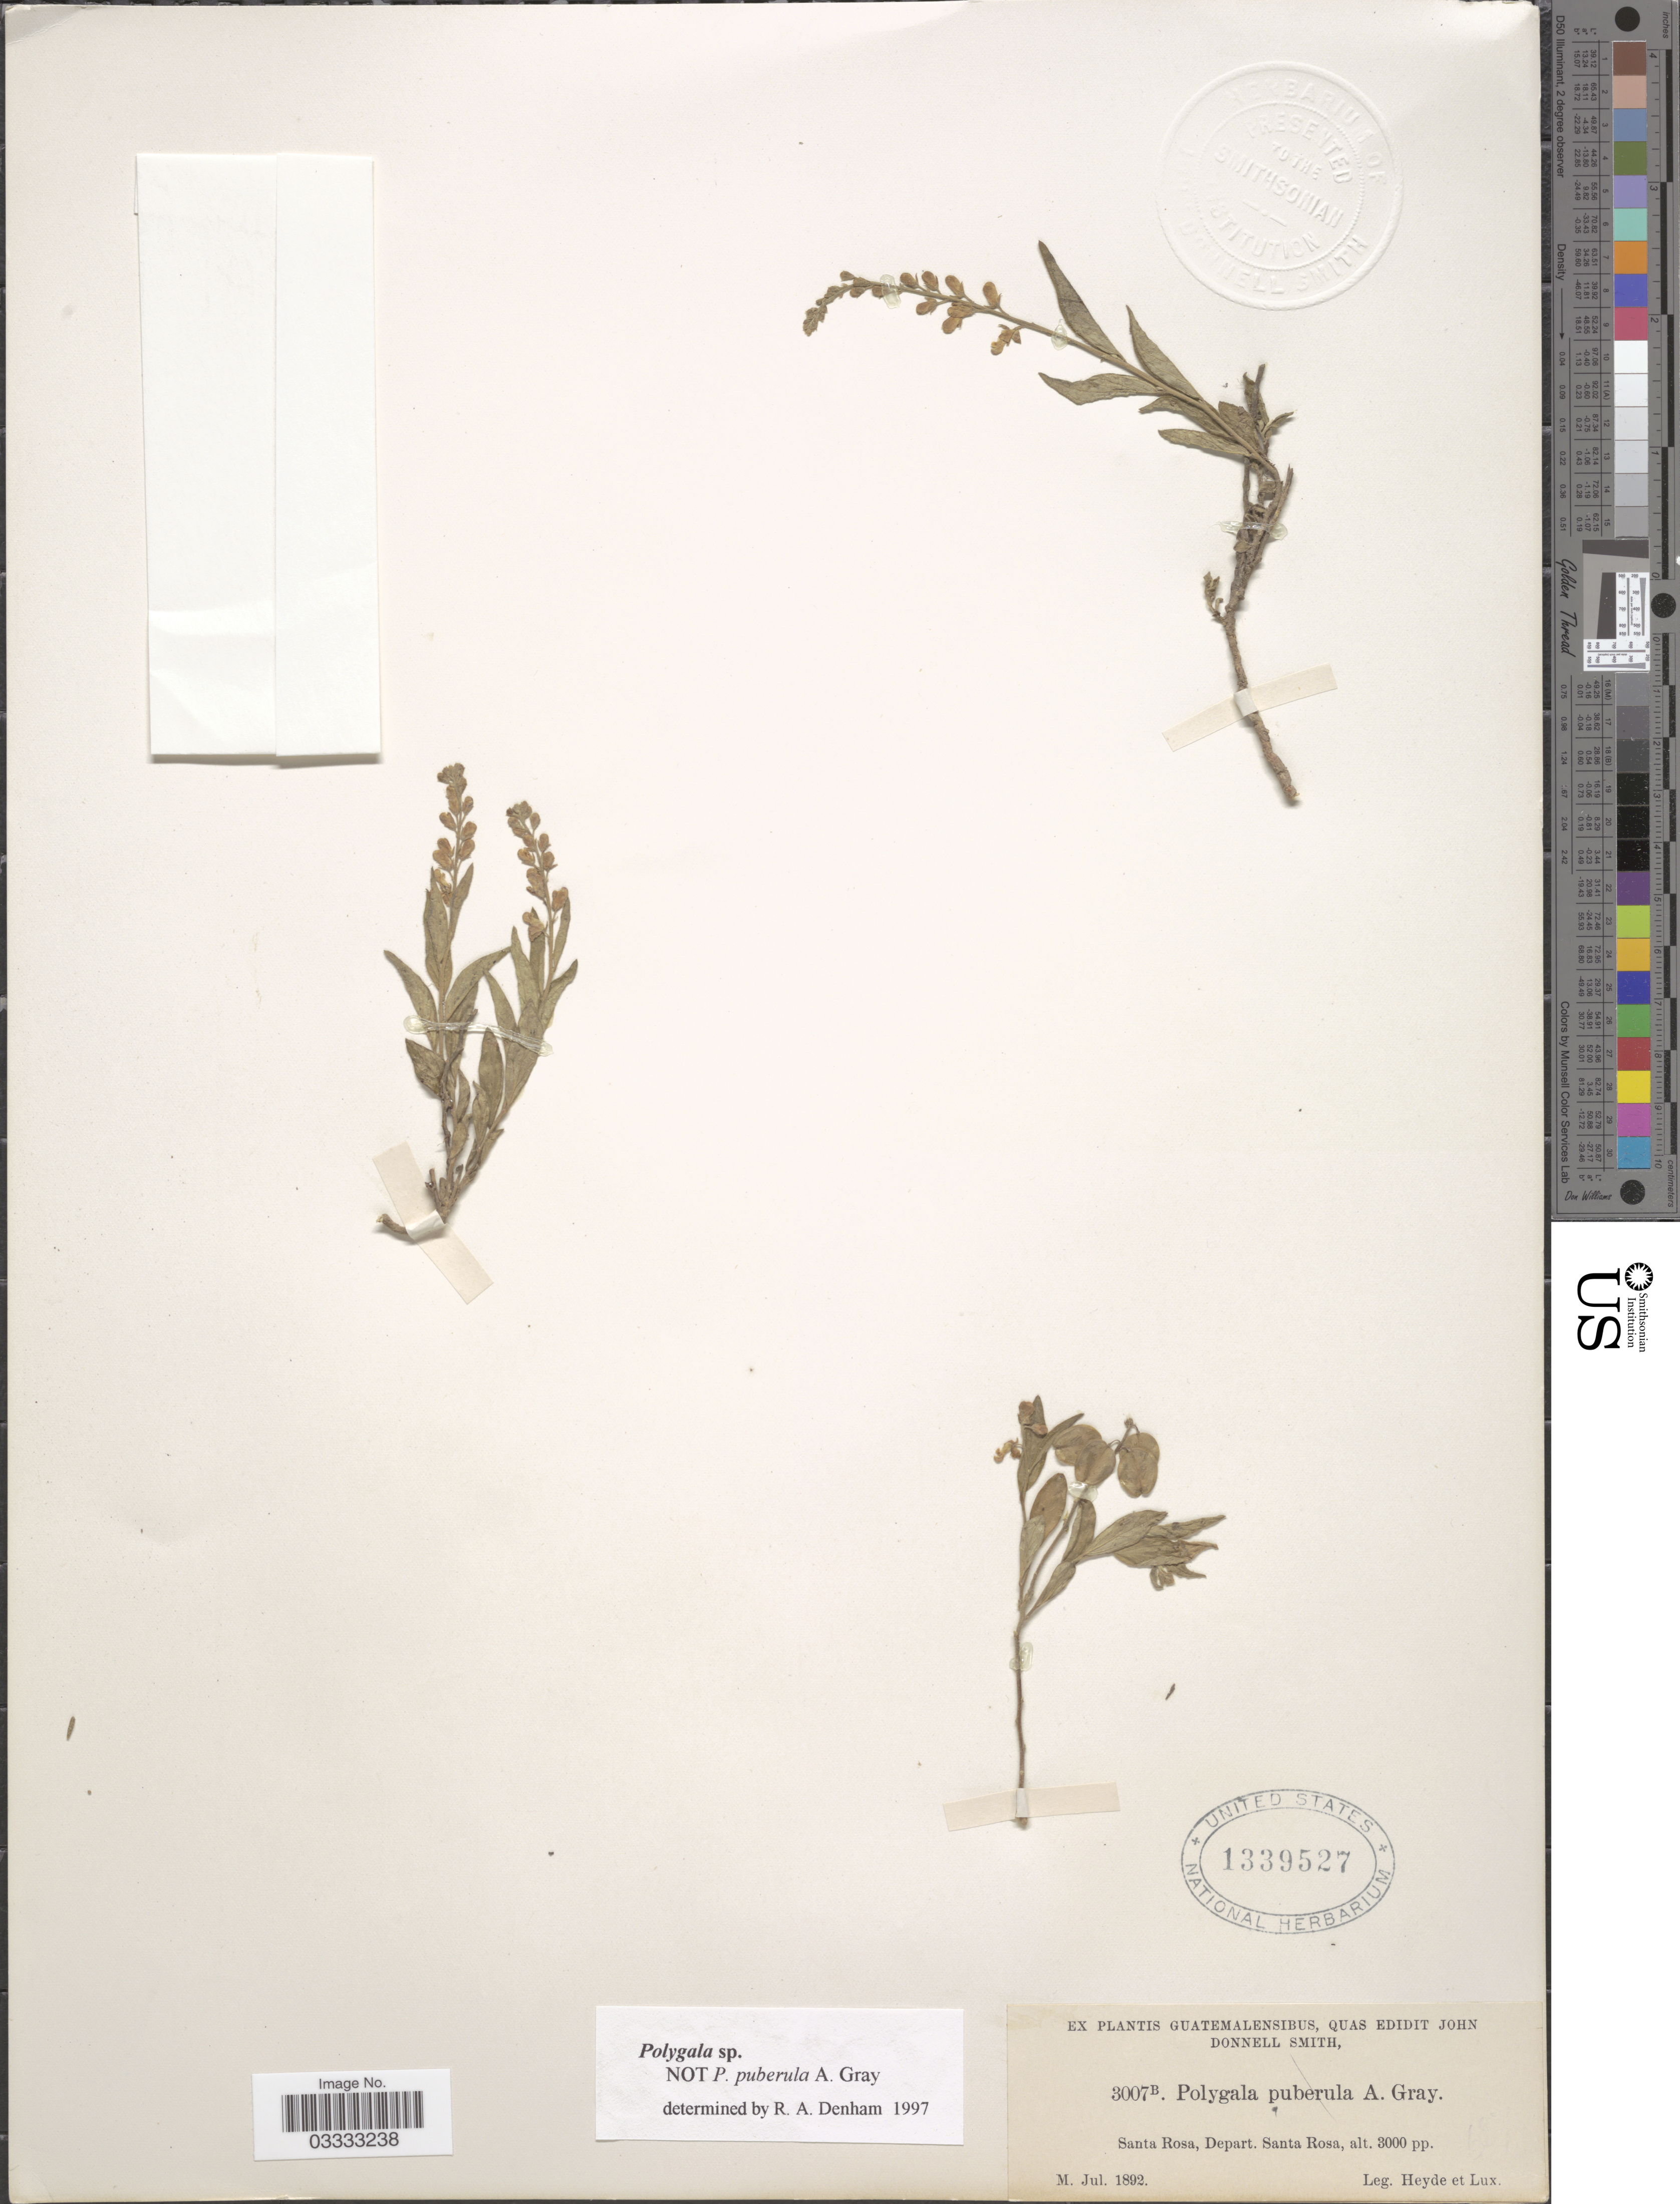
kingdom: Plantae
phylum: Tracheophyta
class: Magnoliopsida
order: Fabales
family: Polygalaceae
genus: Polygala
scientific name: Polygala sp.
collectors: Heyde & Lux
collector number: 3007B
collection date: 1892-07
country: Guatemala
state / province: Santa Rosa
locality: Dept. Santa Rosa.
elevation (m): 914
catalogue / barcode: US 1339527